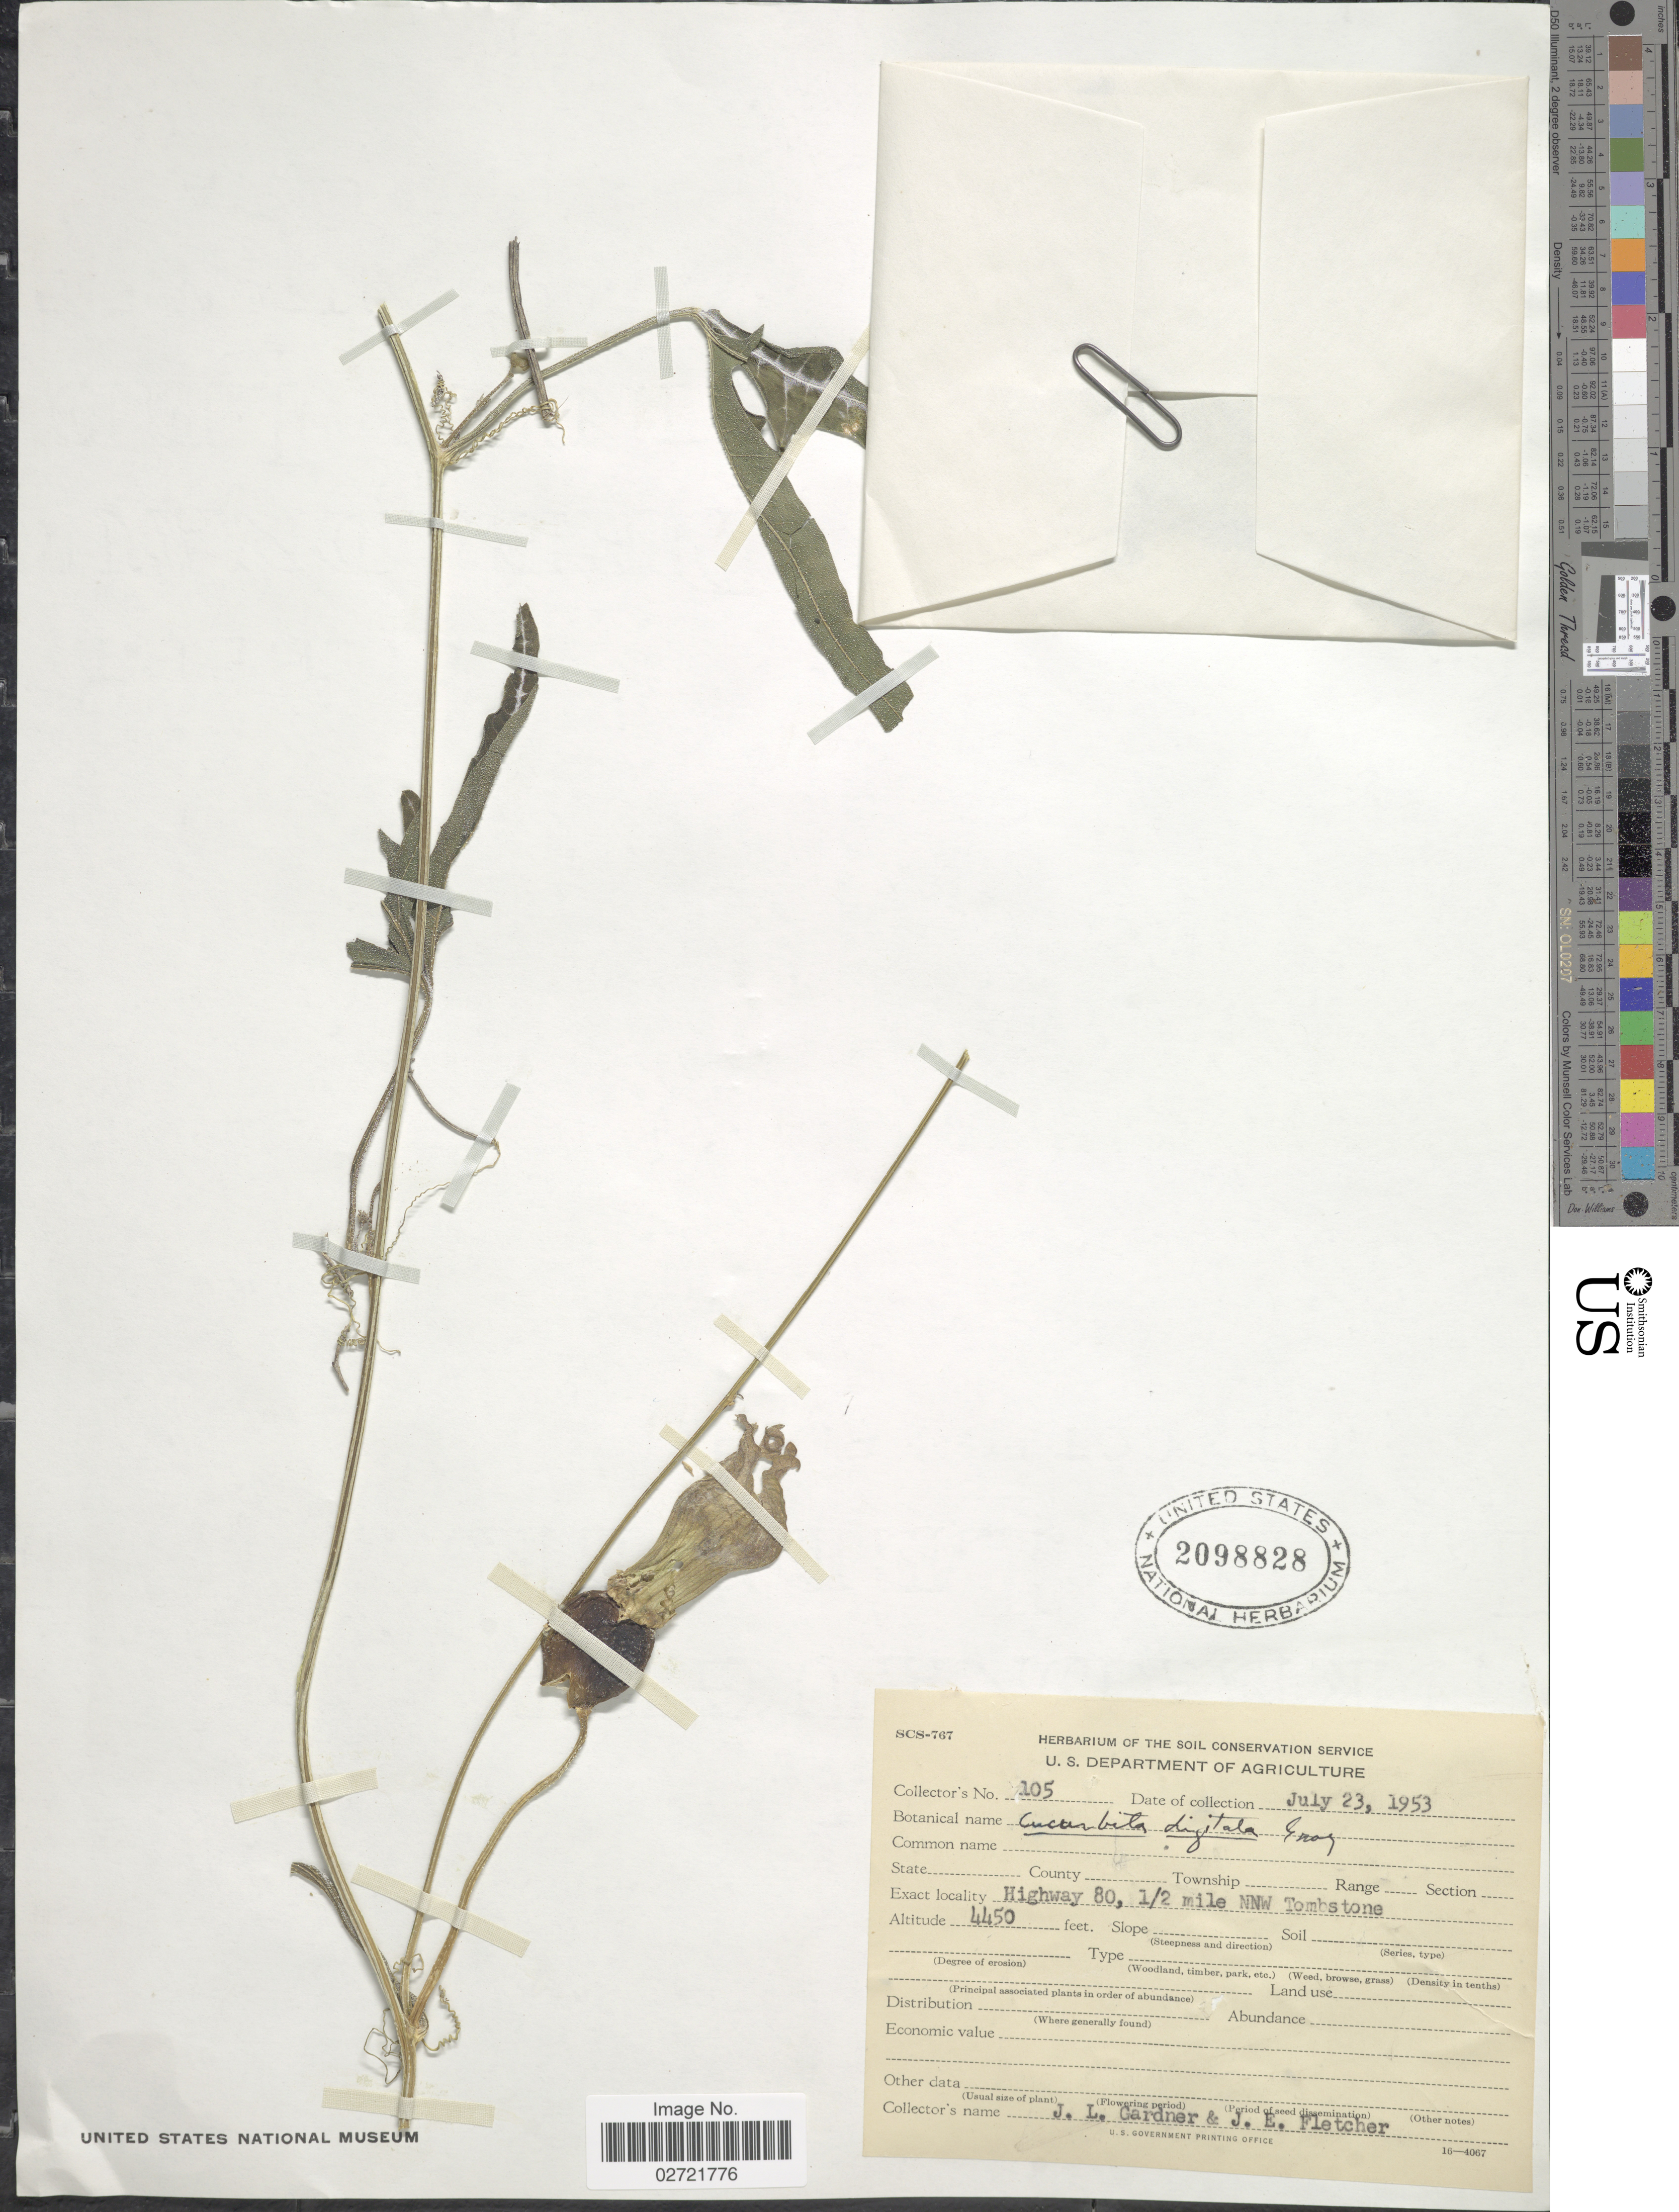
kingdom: Plantae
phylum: Tracheophyta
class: Magnoliopsida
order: Cucurbitales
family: Cucurbitaceae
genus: Cucurbita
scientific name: Cucurbita digitata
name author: A. Gray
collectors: J. L. Gardner & J. Fletcher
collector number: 105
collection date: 1953-07-23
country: United States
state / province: Arizona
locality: Highway 80, ½ mile NNW Tombstone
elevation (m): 1356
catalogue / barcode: US 2098828